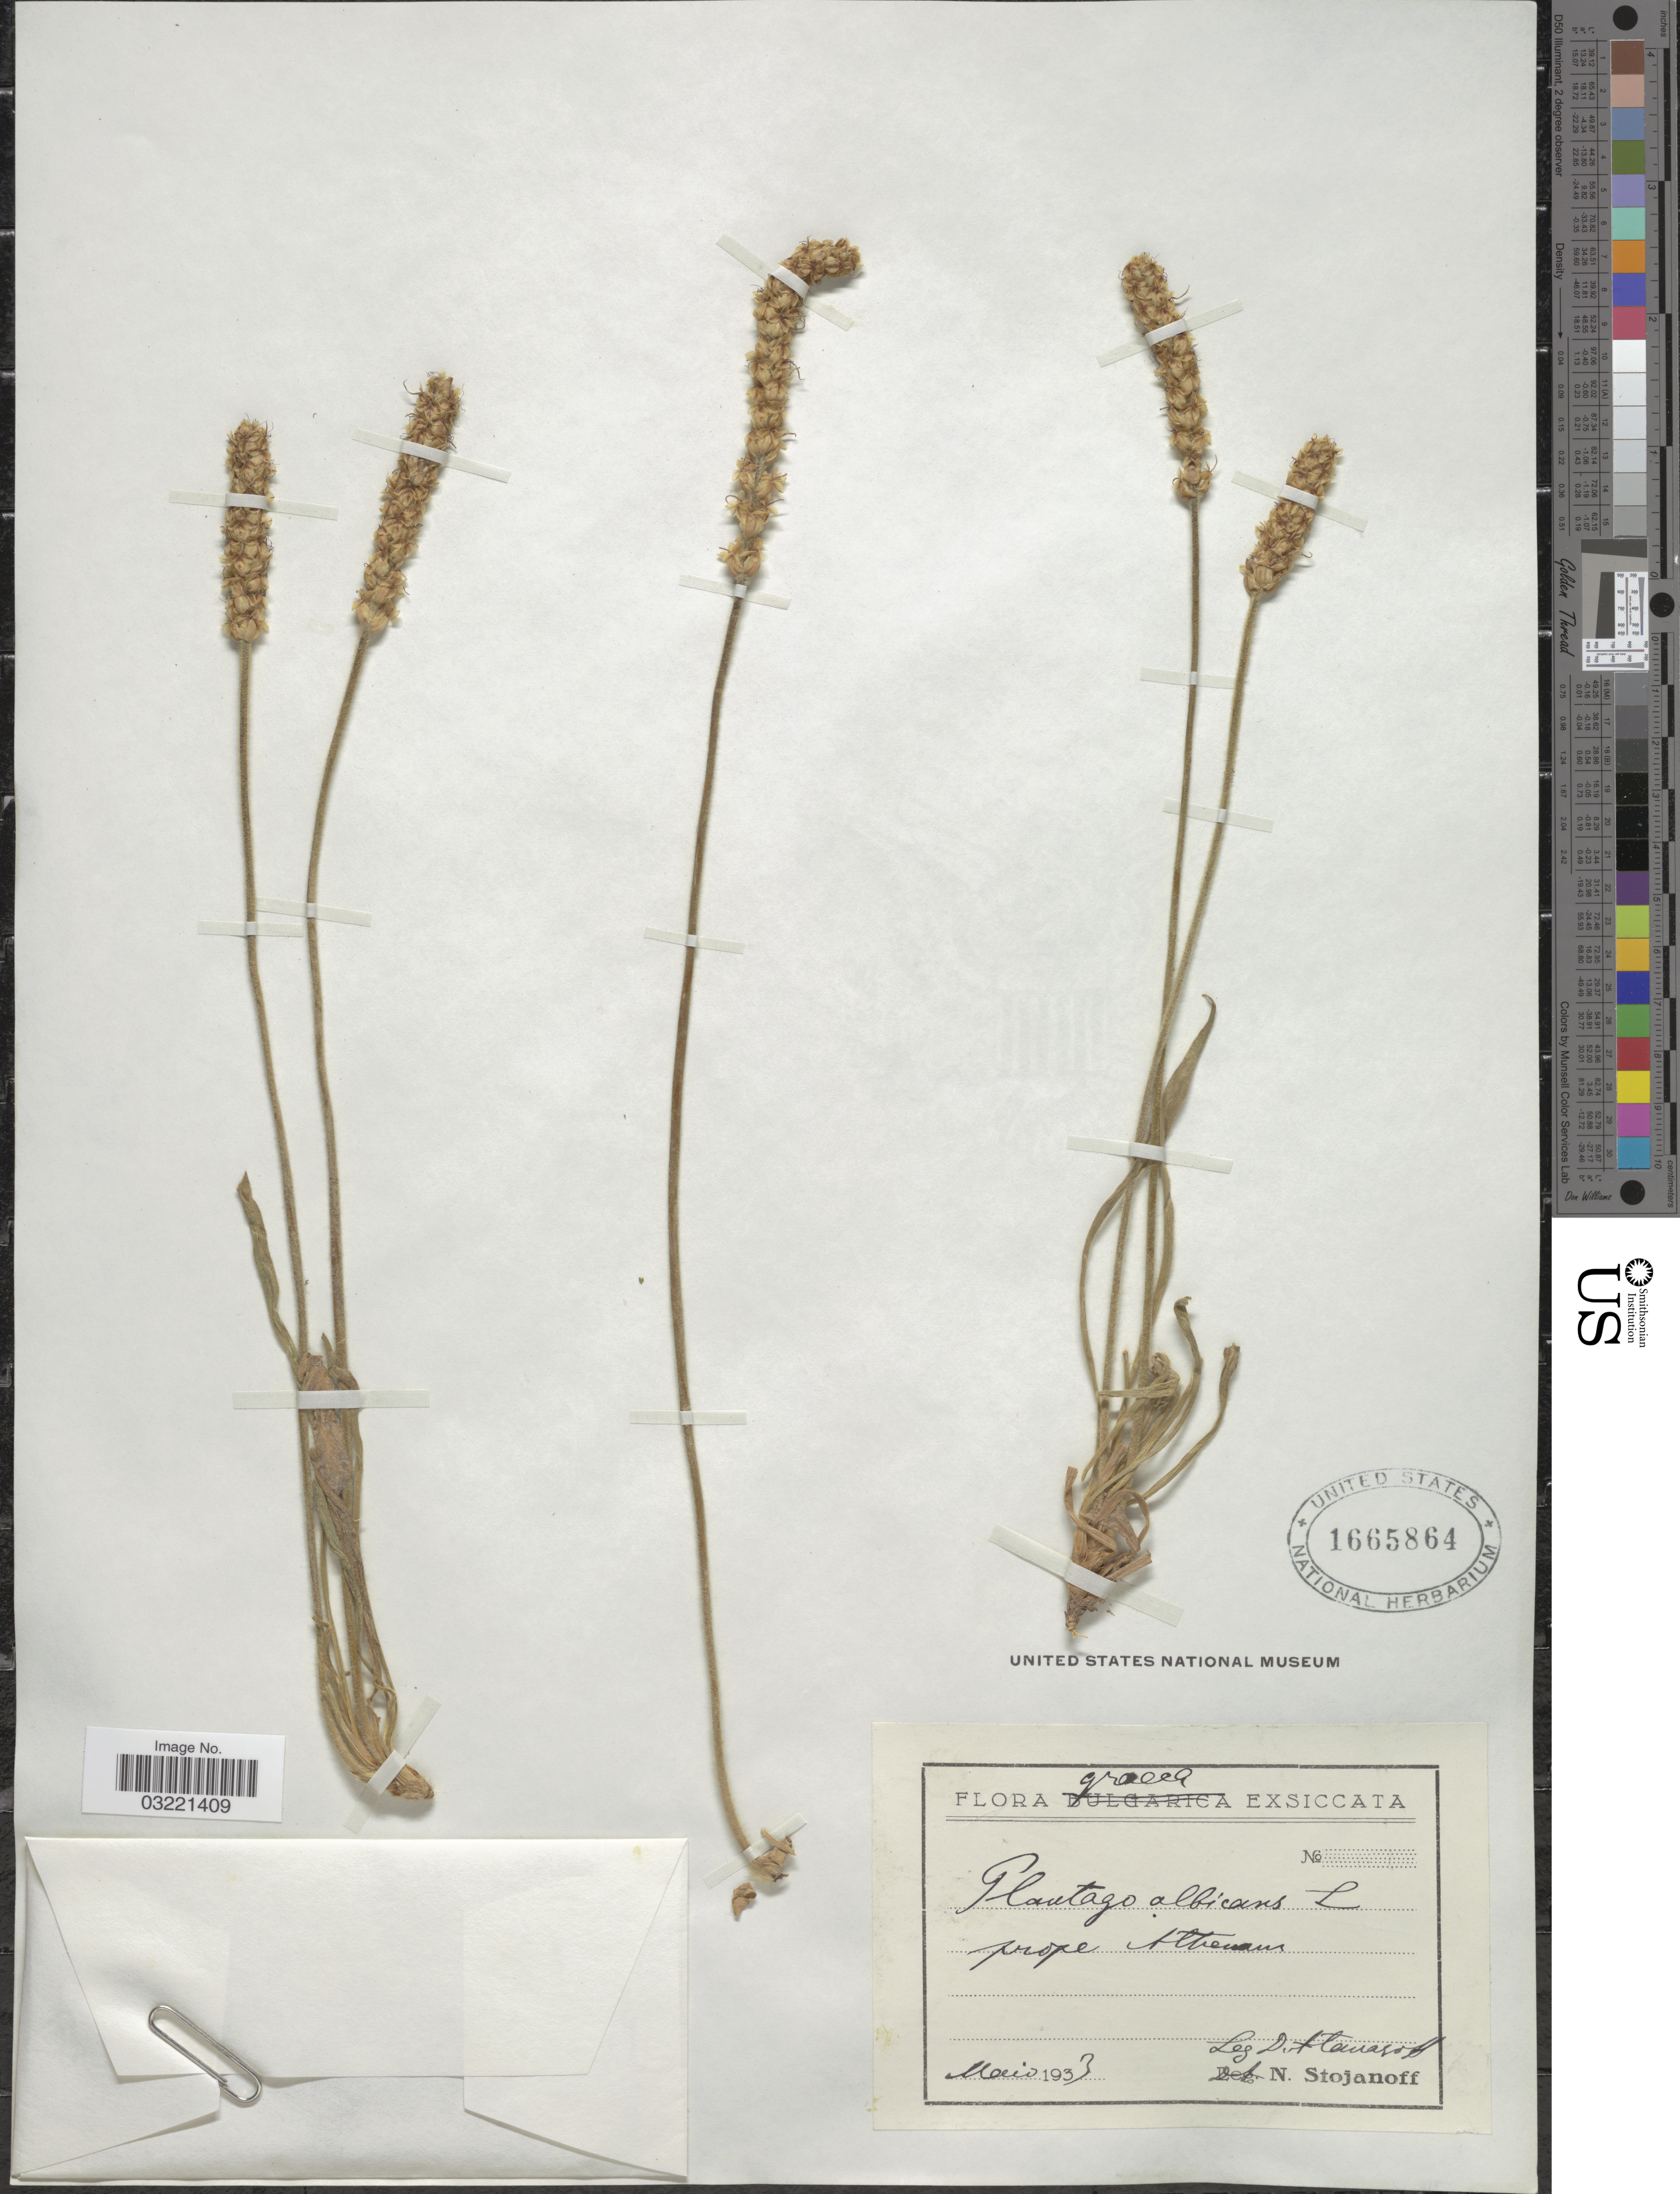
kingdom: Plantae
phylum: Tracheophyta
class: Magnoliopsida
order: Lamiales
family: Plantaginaceae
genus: Plantago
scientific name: Plantago albicans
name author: L.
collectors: D. Antonoff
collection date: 1933-05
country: Greece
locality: Prope Athenum.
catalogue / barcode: US 1665864